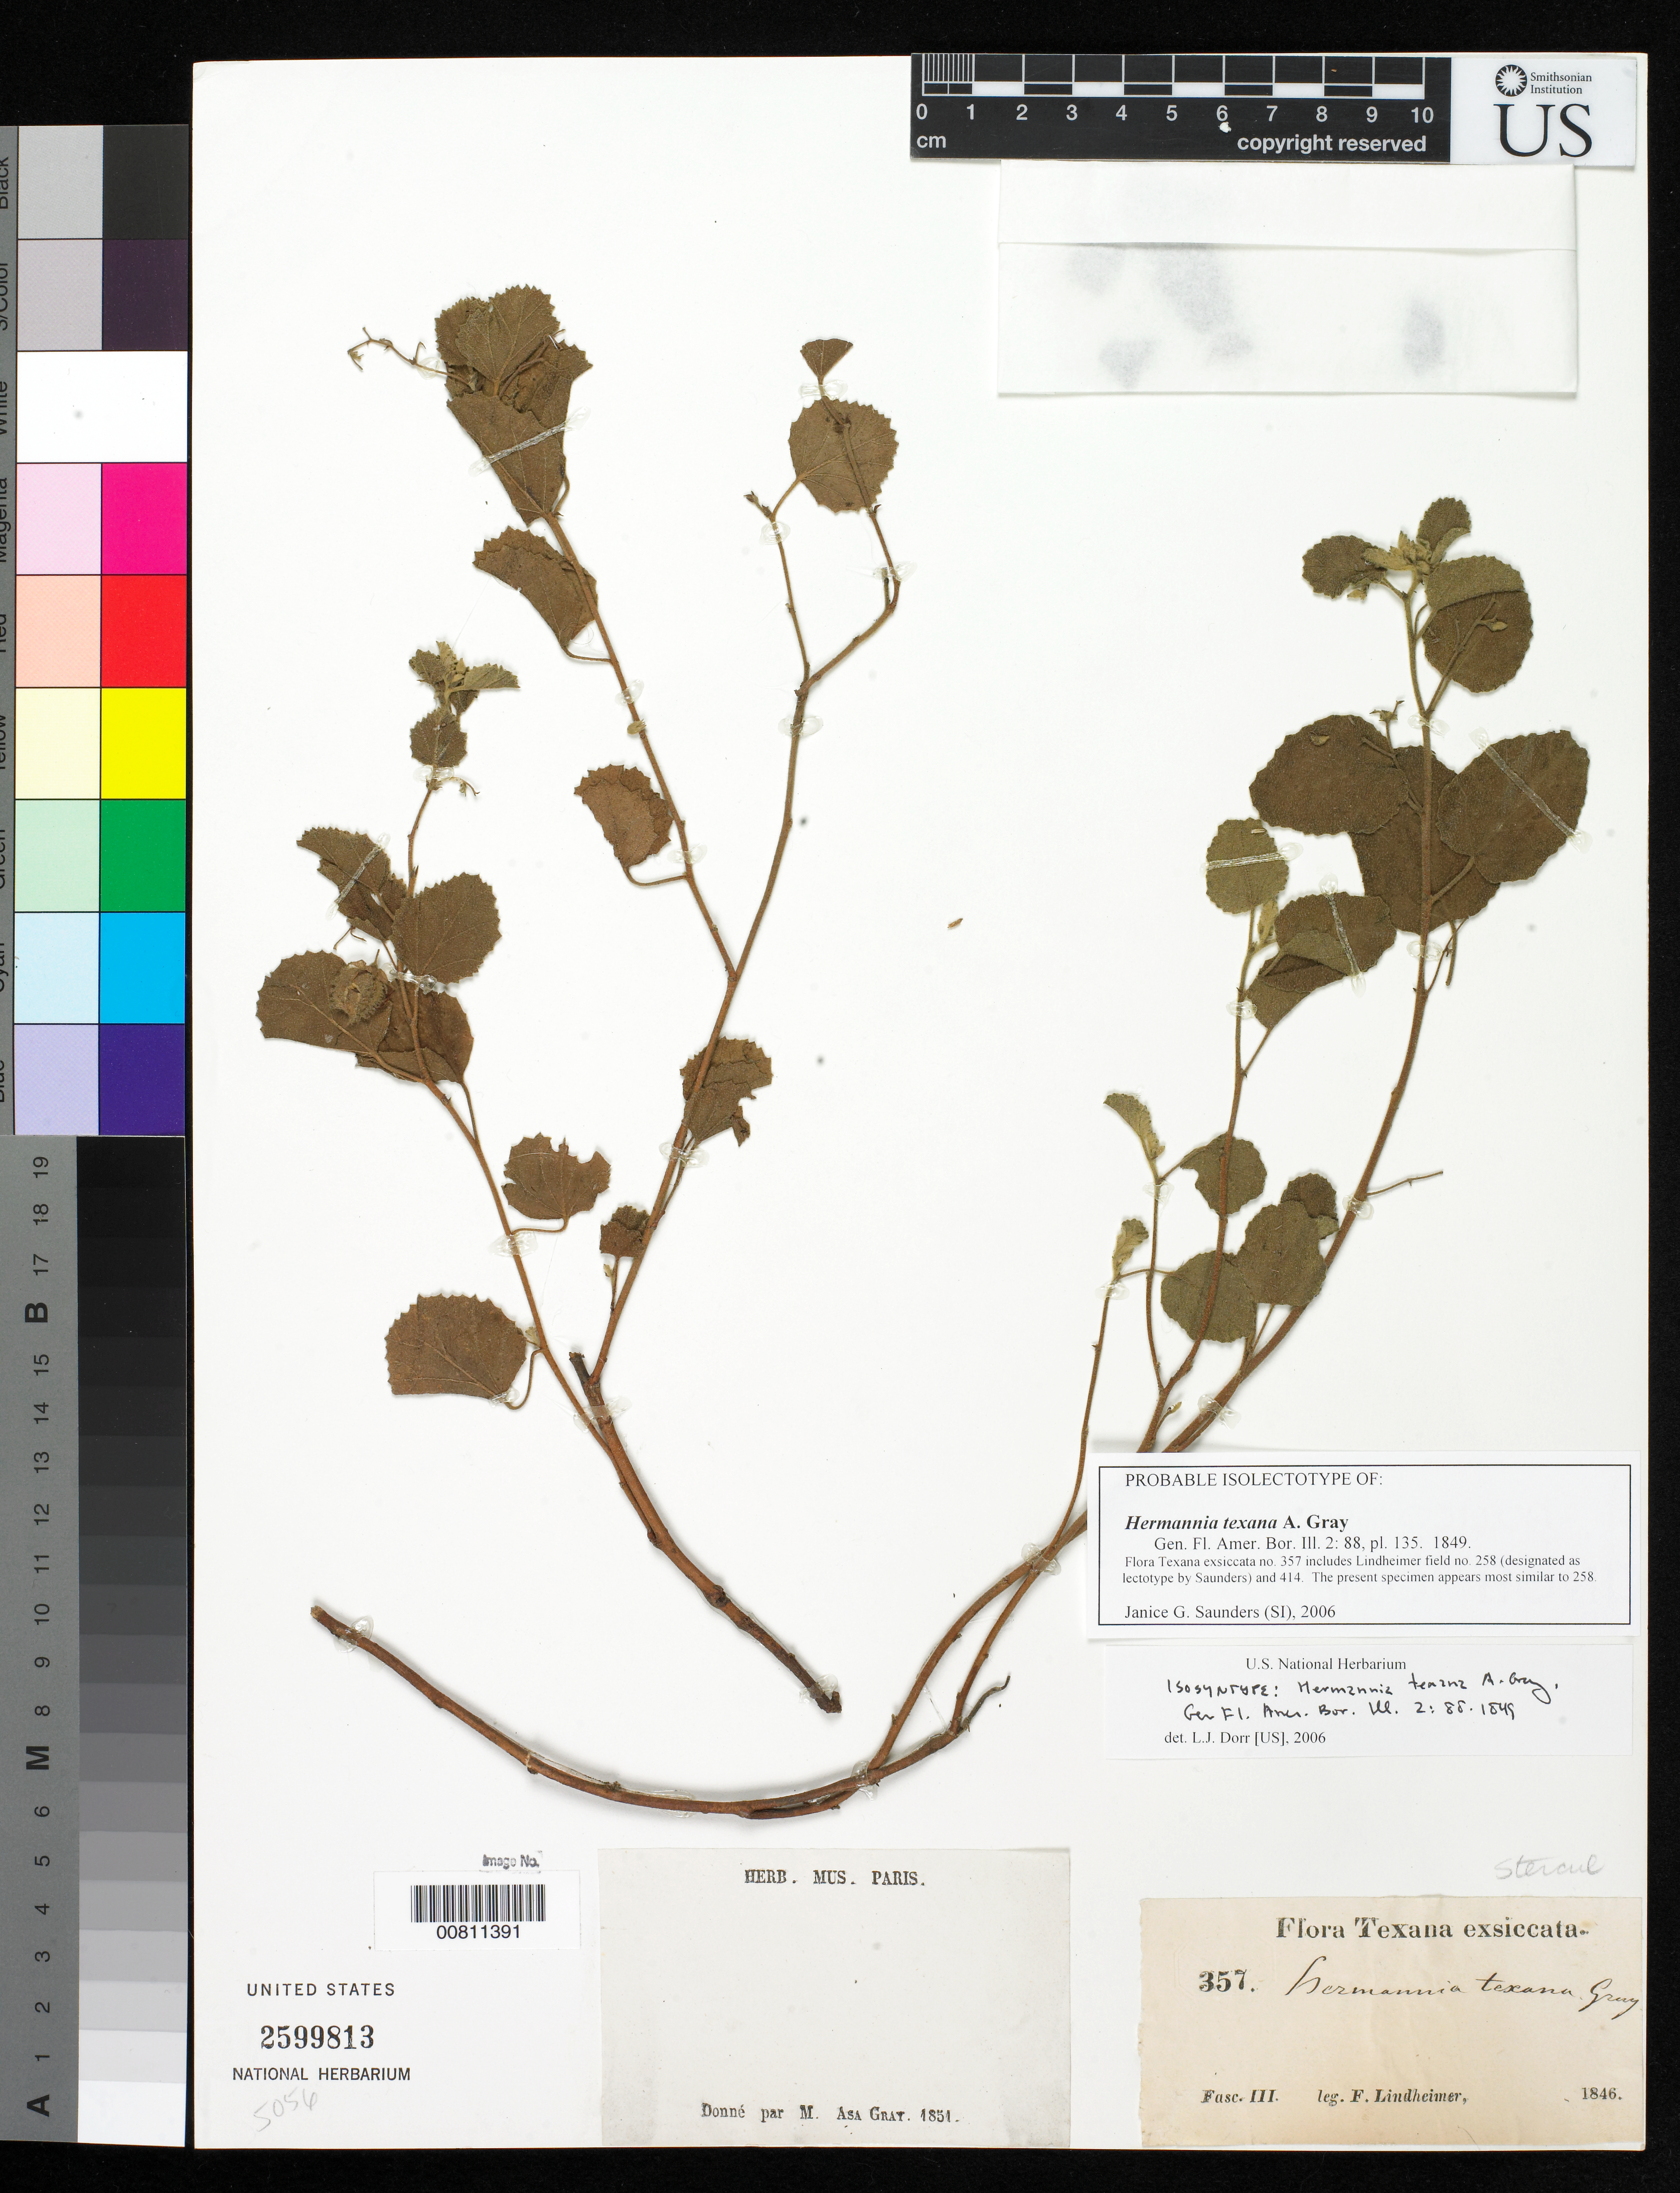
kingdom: Plantae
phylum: Tracheophyta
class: Magnoliopsida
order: Malvales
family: Malvaceae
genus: Hermannia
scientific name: Hermannia texana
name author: A. Gray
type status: Isosyntype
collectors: F. J. Lindheimer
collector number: III 357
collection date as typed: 1846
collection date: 1846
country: United States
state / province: Texas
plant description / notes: Annotated as "probable isolectotype" by J.G. Saunders (2006), lectotypification apparently ined.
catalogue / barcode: US 2599813